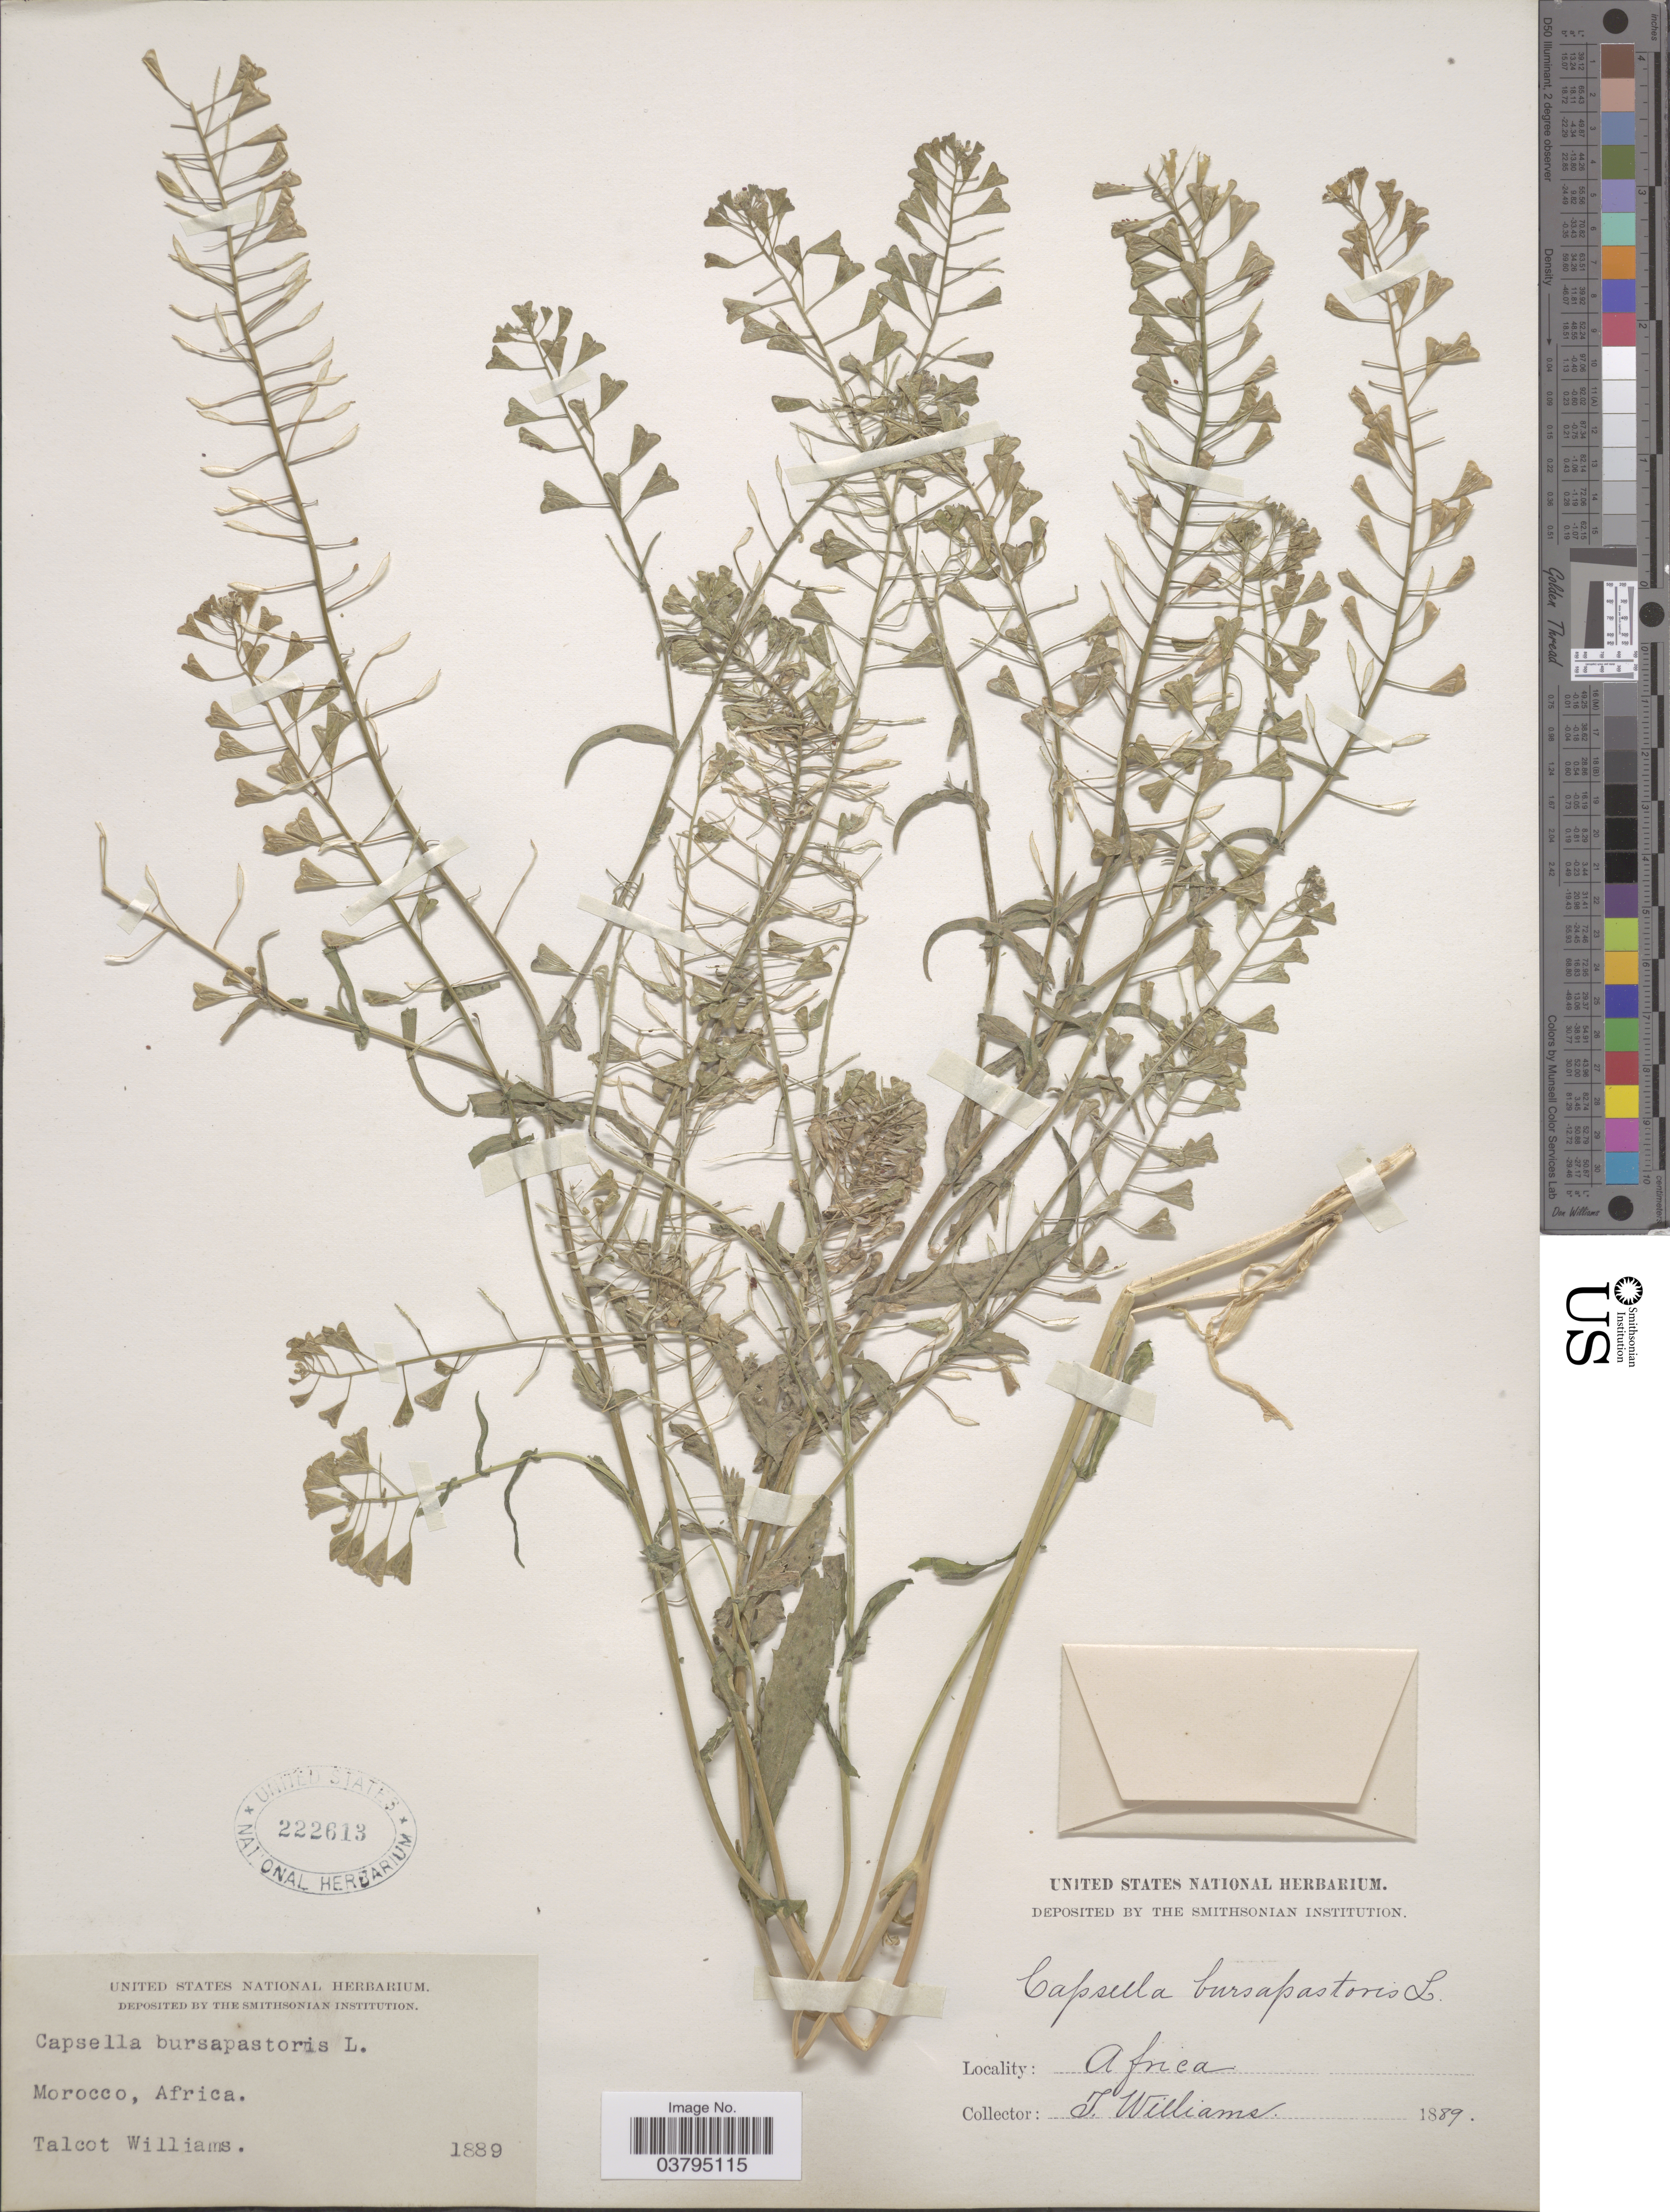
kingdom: Plantae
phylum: Tracheophyta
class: Magnoliopsida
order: Brassicales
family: Brassicaceae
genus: Capsella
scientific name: Capsella bursa-pastoris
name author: (L.) Medik.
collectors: T. Williams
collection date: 1889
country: Morocco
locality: Africa.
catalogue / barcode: US 222613